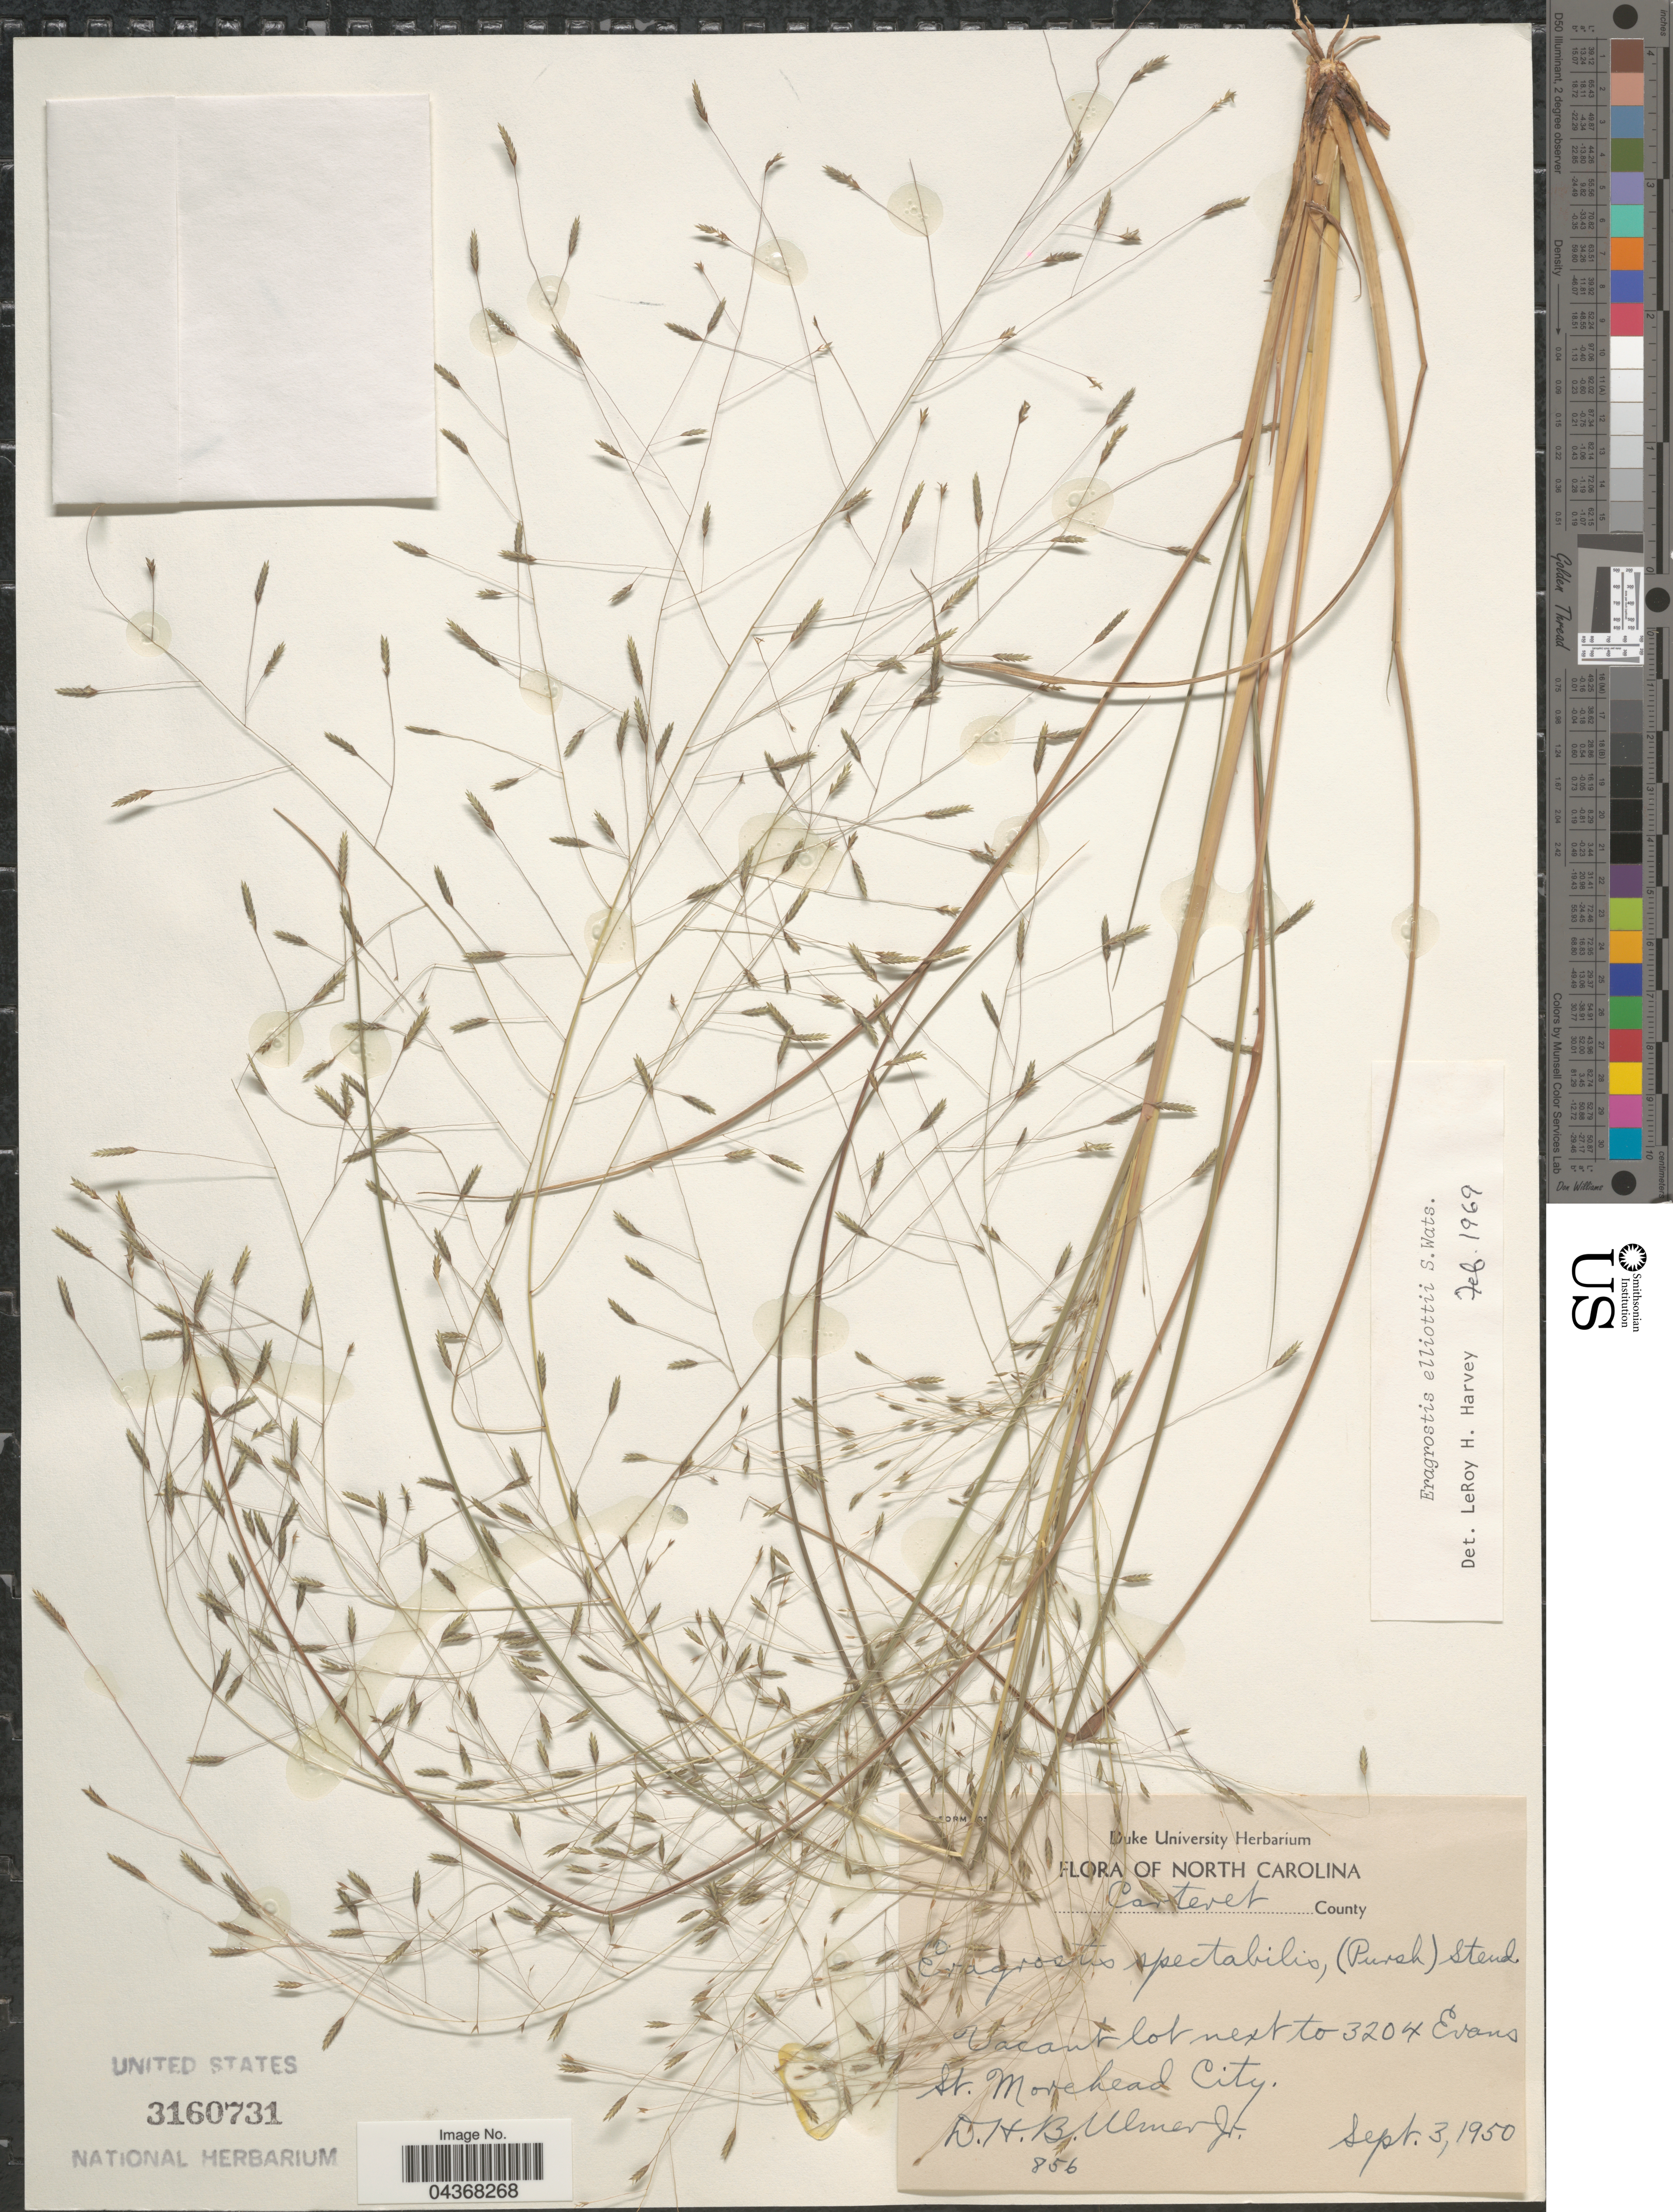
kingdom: Plantae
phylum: Tracheophyta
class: Liliopsida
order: Poales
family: Poaceae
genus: Eragrostis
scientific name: Eragrostis elliottii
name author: S. Watson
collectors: D. Ulmer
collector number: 856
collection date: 1950-09-03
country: United States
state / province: North Carolina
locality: Carteret County. Vacant lot next to 3204 Evans St. Morehead City.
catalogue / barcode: US 3160731